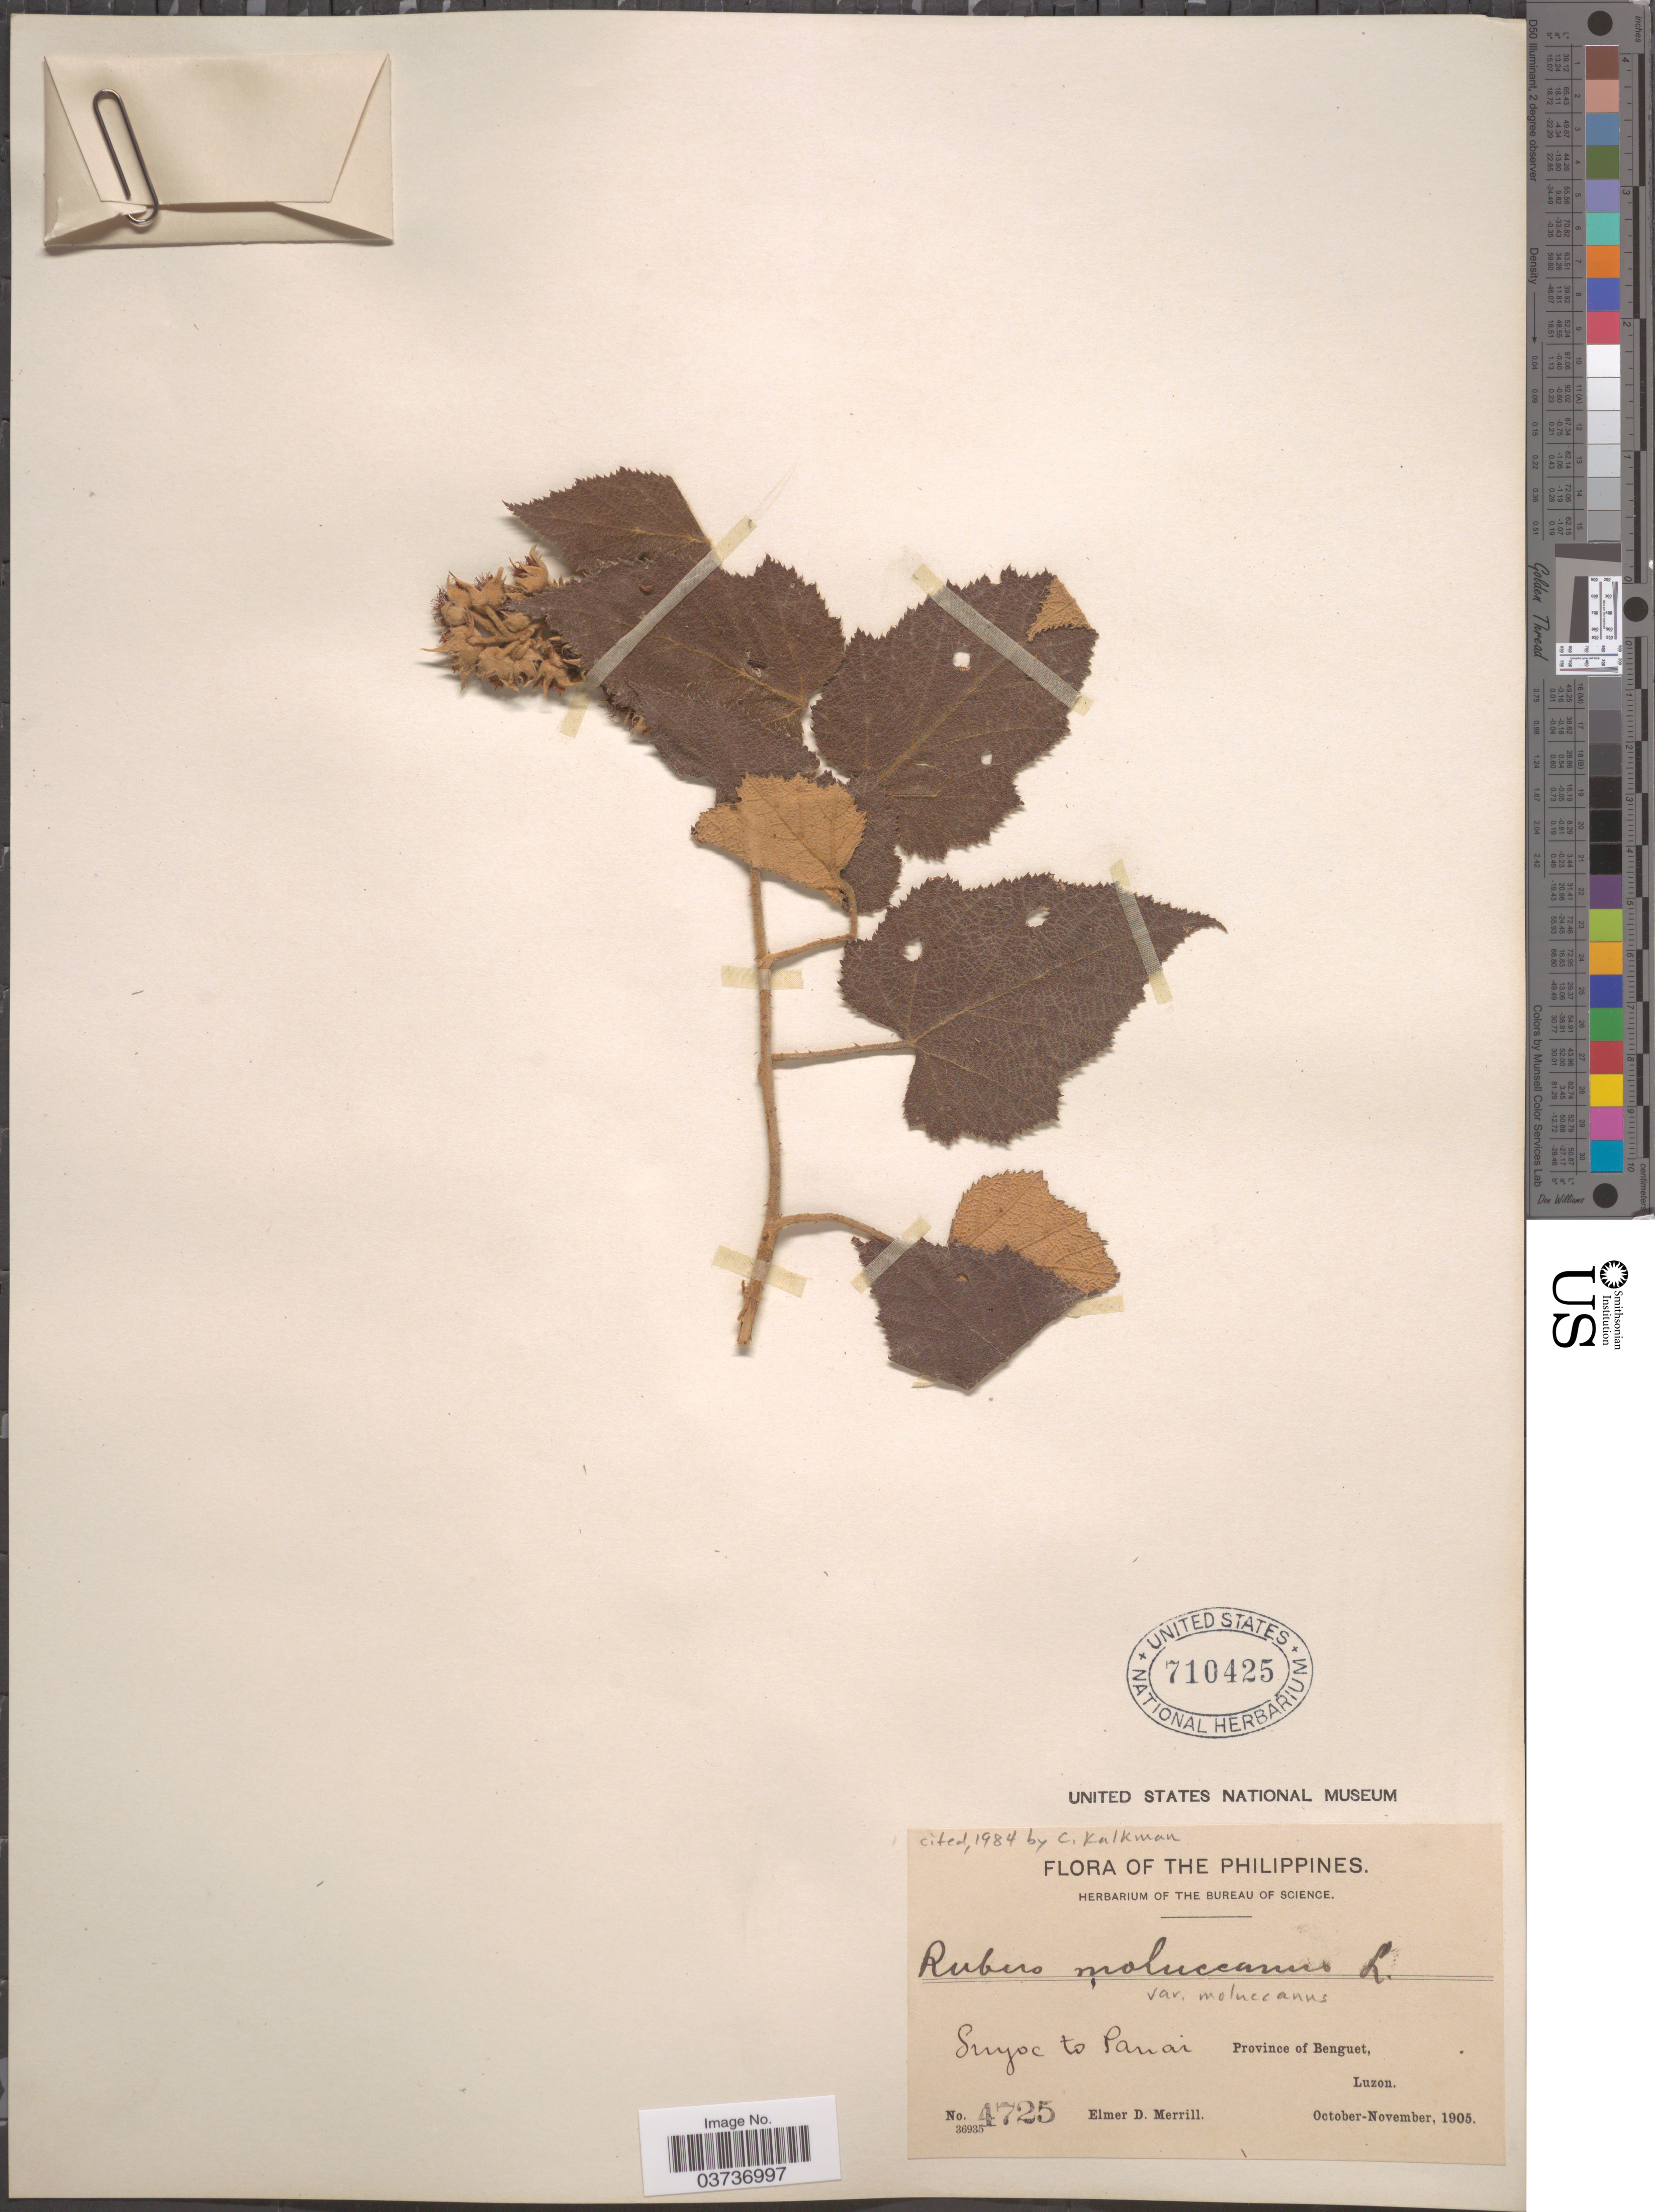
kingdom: Plantae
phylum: Tracheophyta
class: Magnoliopsida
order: Rosales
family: Rosaceae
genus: Rubus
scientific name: Rubus moluccanus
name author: L.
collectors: E. D. Merrill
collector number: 4725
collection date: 1905-10/1905-11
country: Philippines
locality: Suyoc to Pauai. Province of Benguet, Luzon.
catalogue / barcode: US 710425